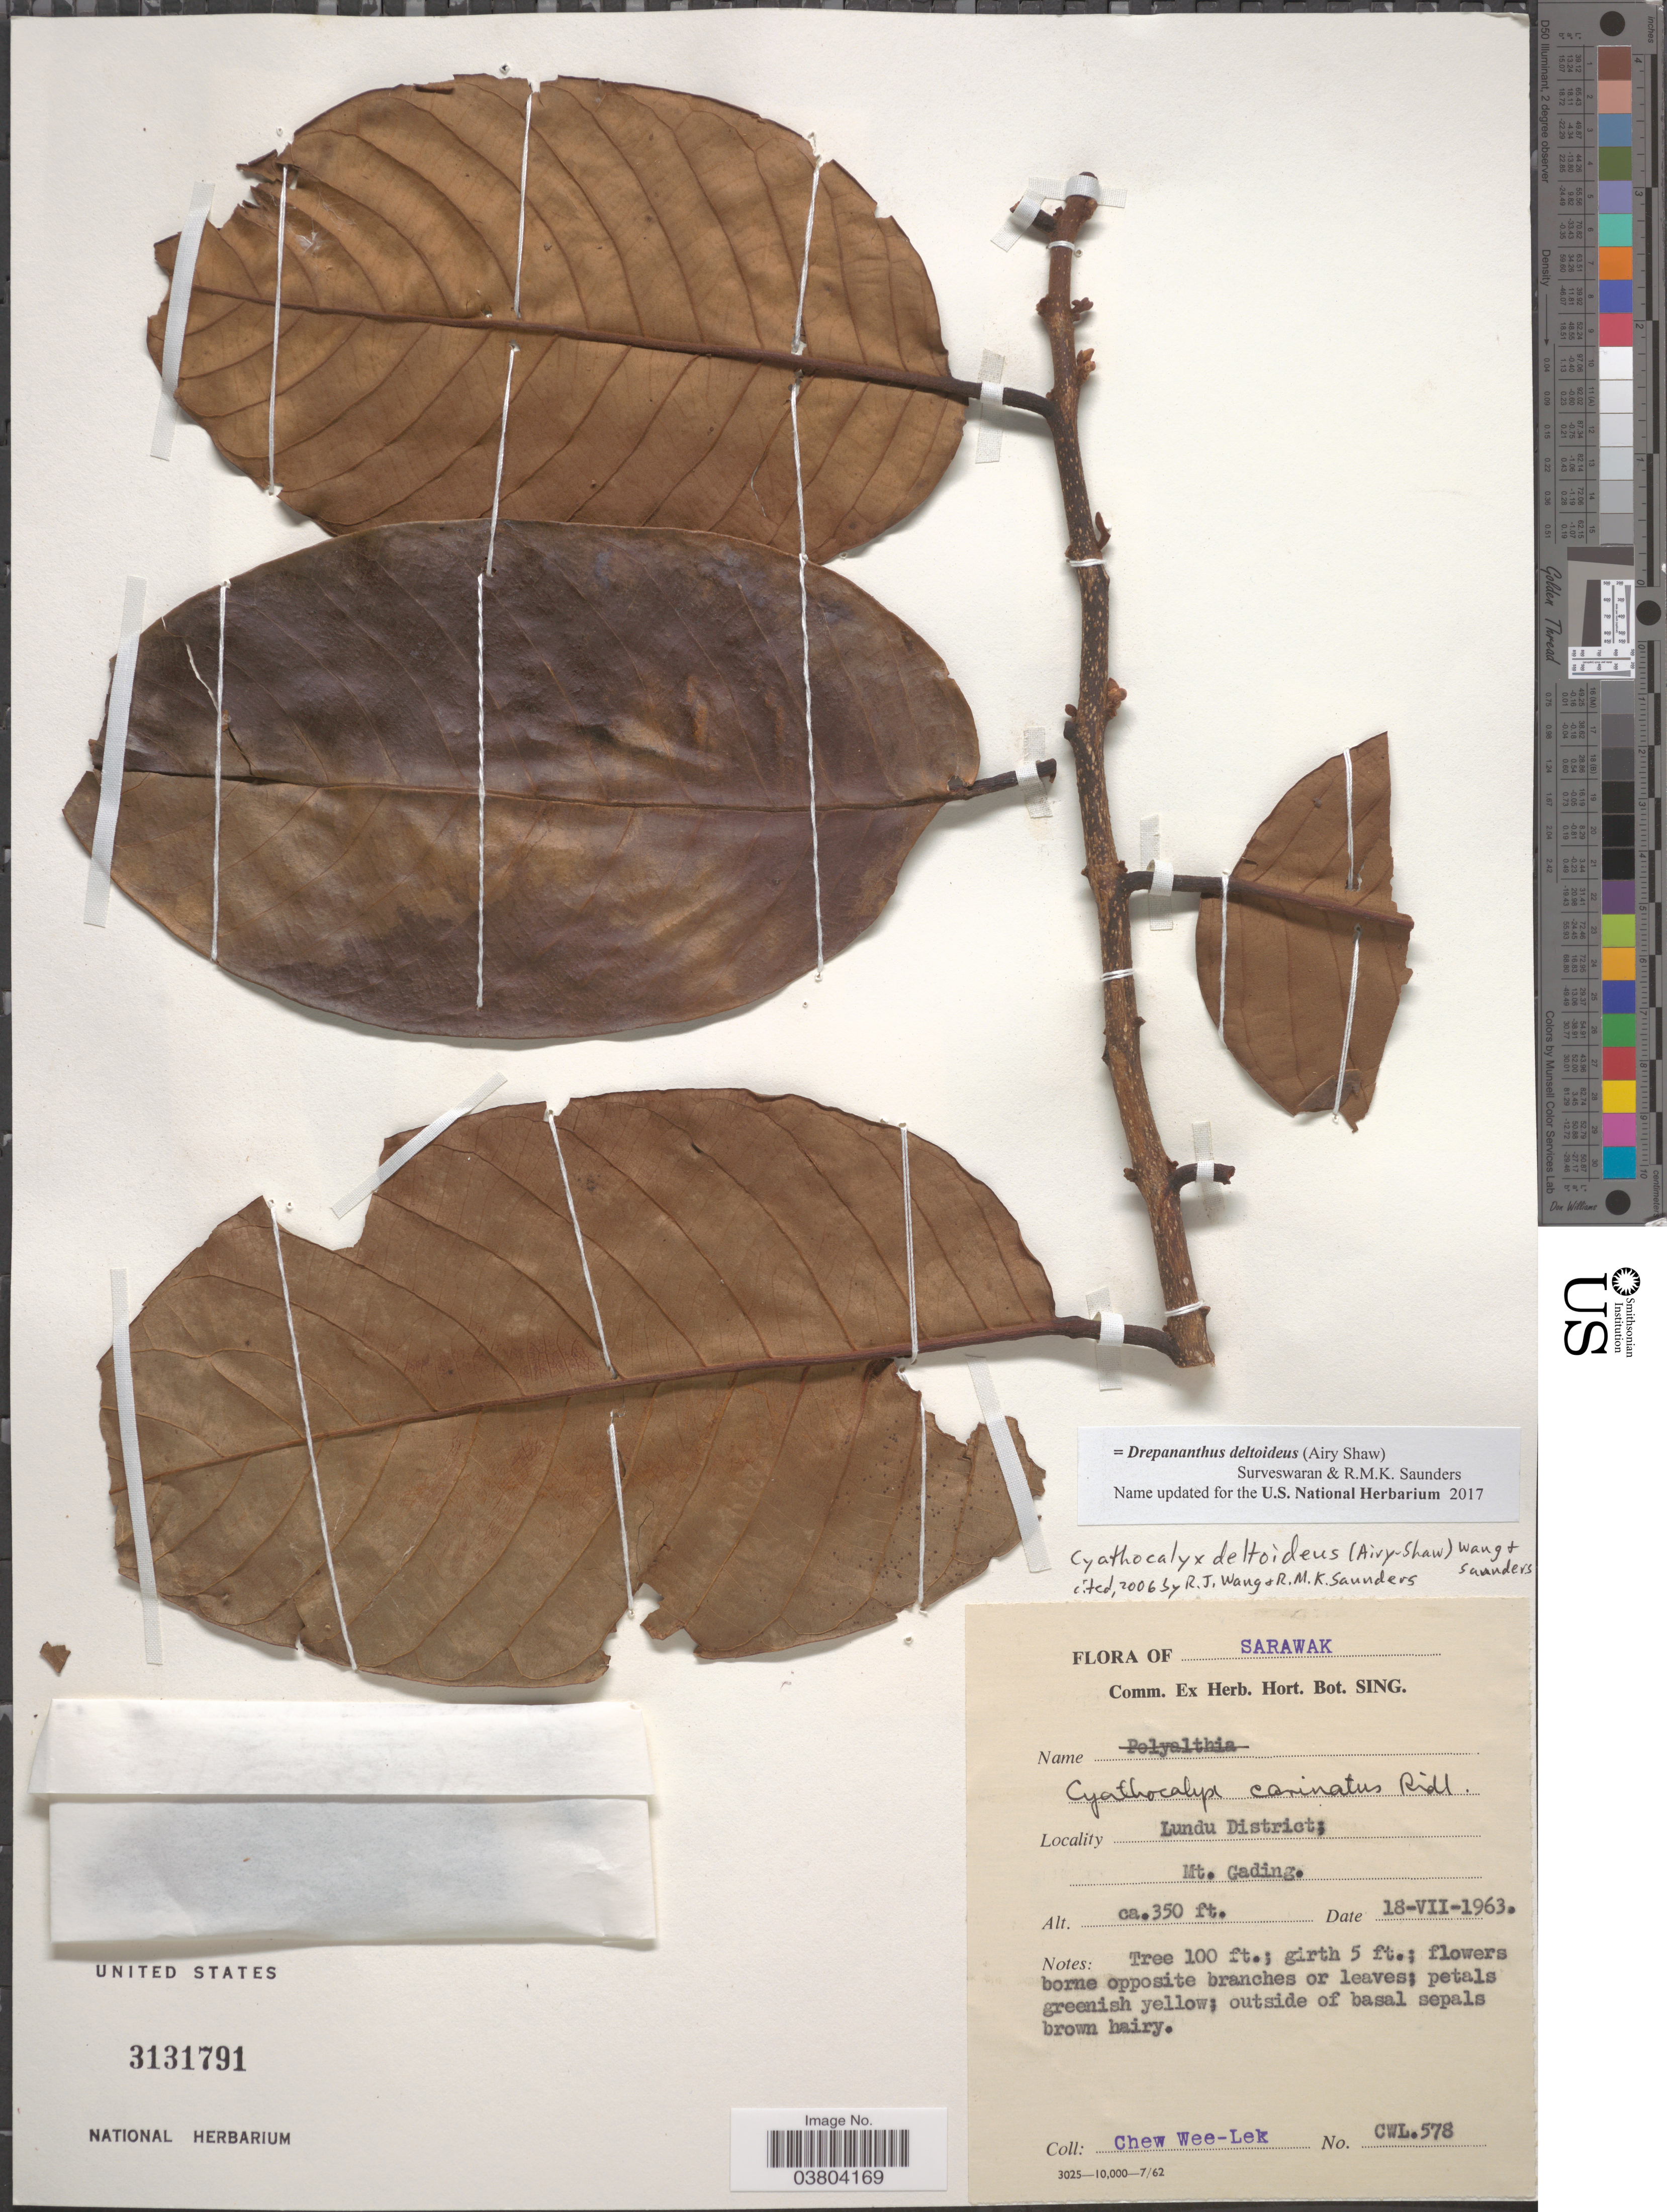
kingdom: Plantae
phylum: Tracheophyta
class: Magnoliopsida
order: Magnoliales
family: Annonaceae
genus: Drepananthus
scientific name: Drepananthus deltoideus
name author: (Airy Shaw) Surveswaran & R.M.K. Saunders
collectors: W. Chew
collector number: CWL578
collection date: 1963-07-18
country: Malaysia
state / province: Sarawak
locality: Lundu district; Mt. Gading.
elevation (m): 107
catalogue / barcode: US 3131791